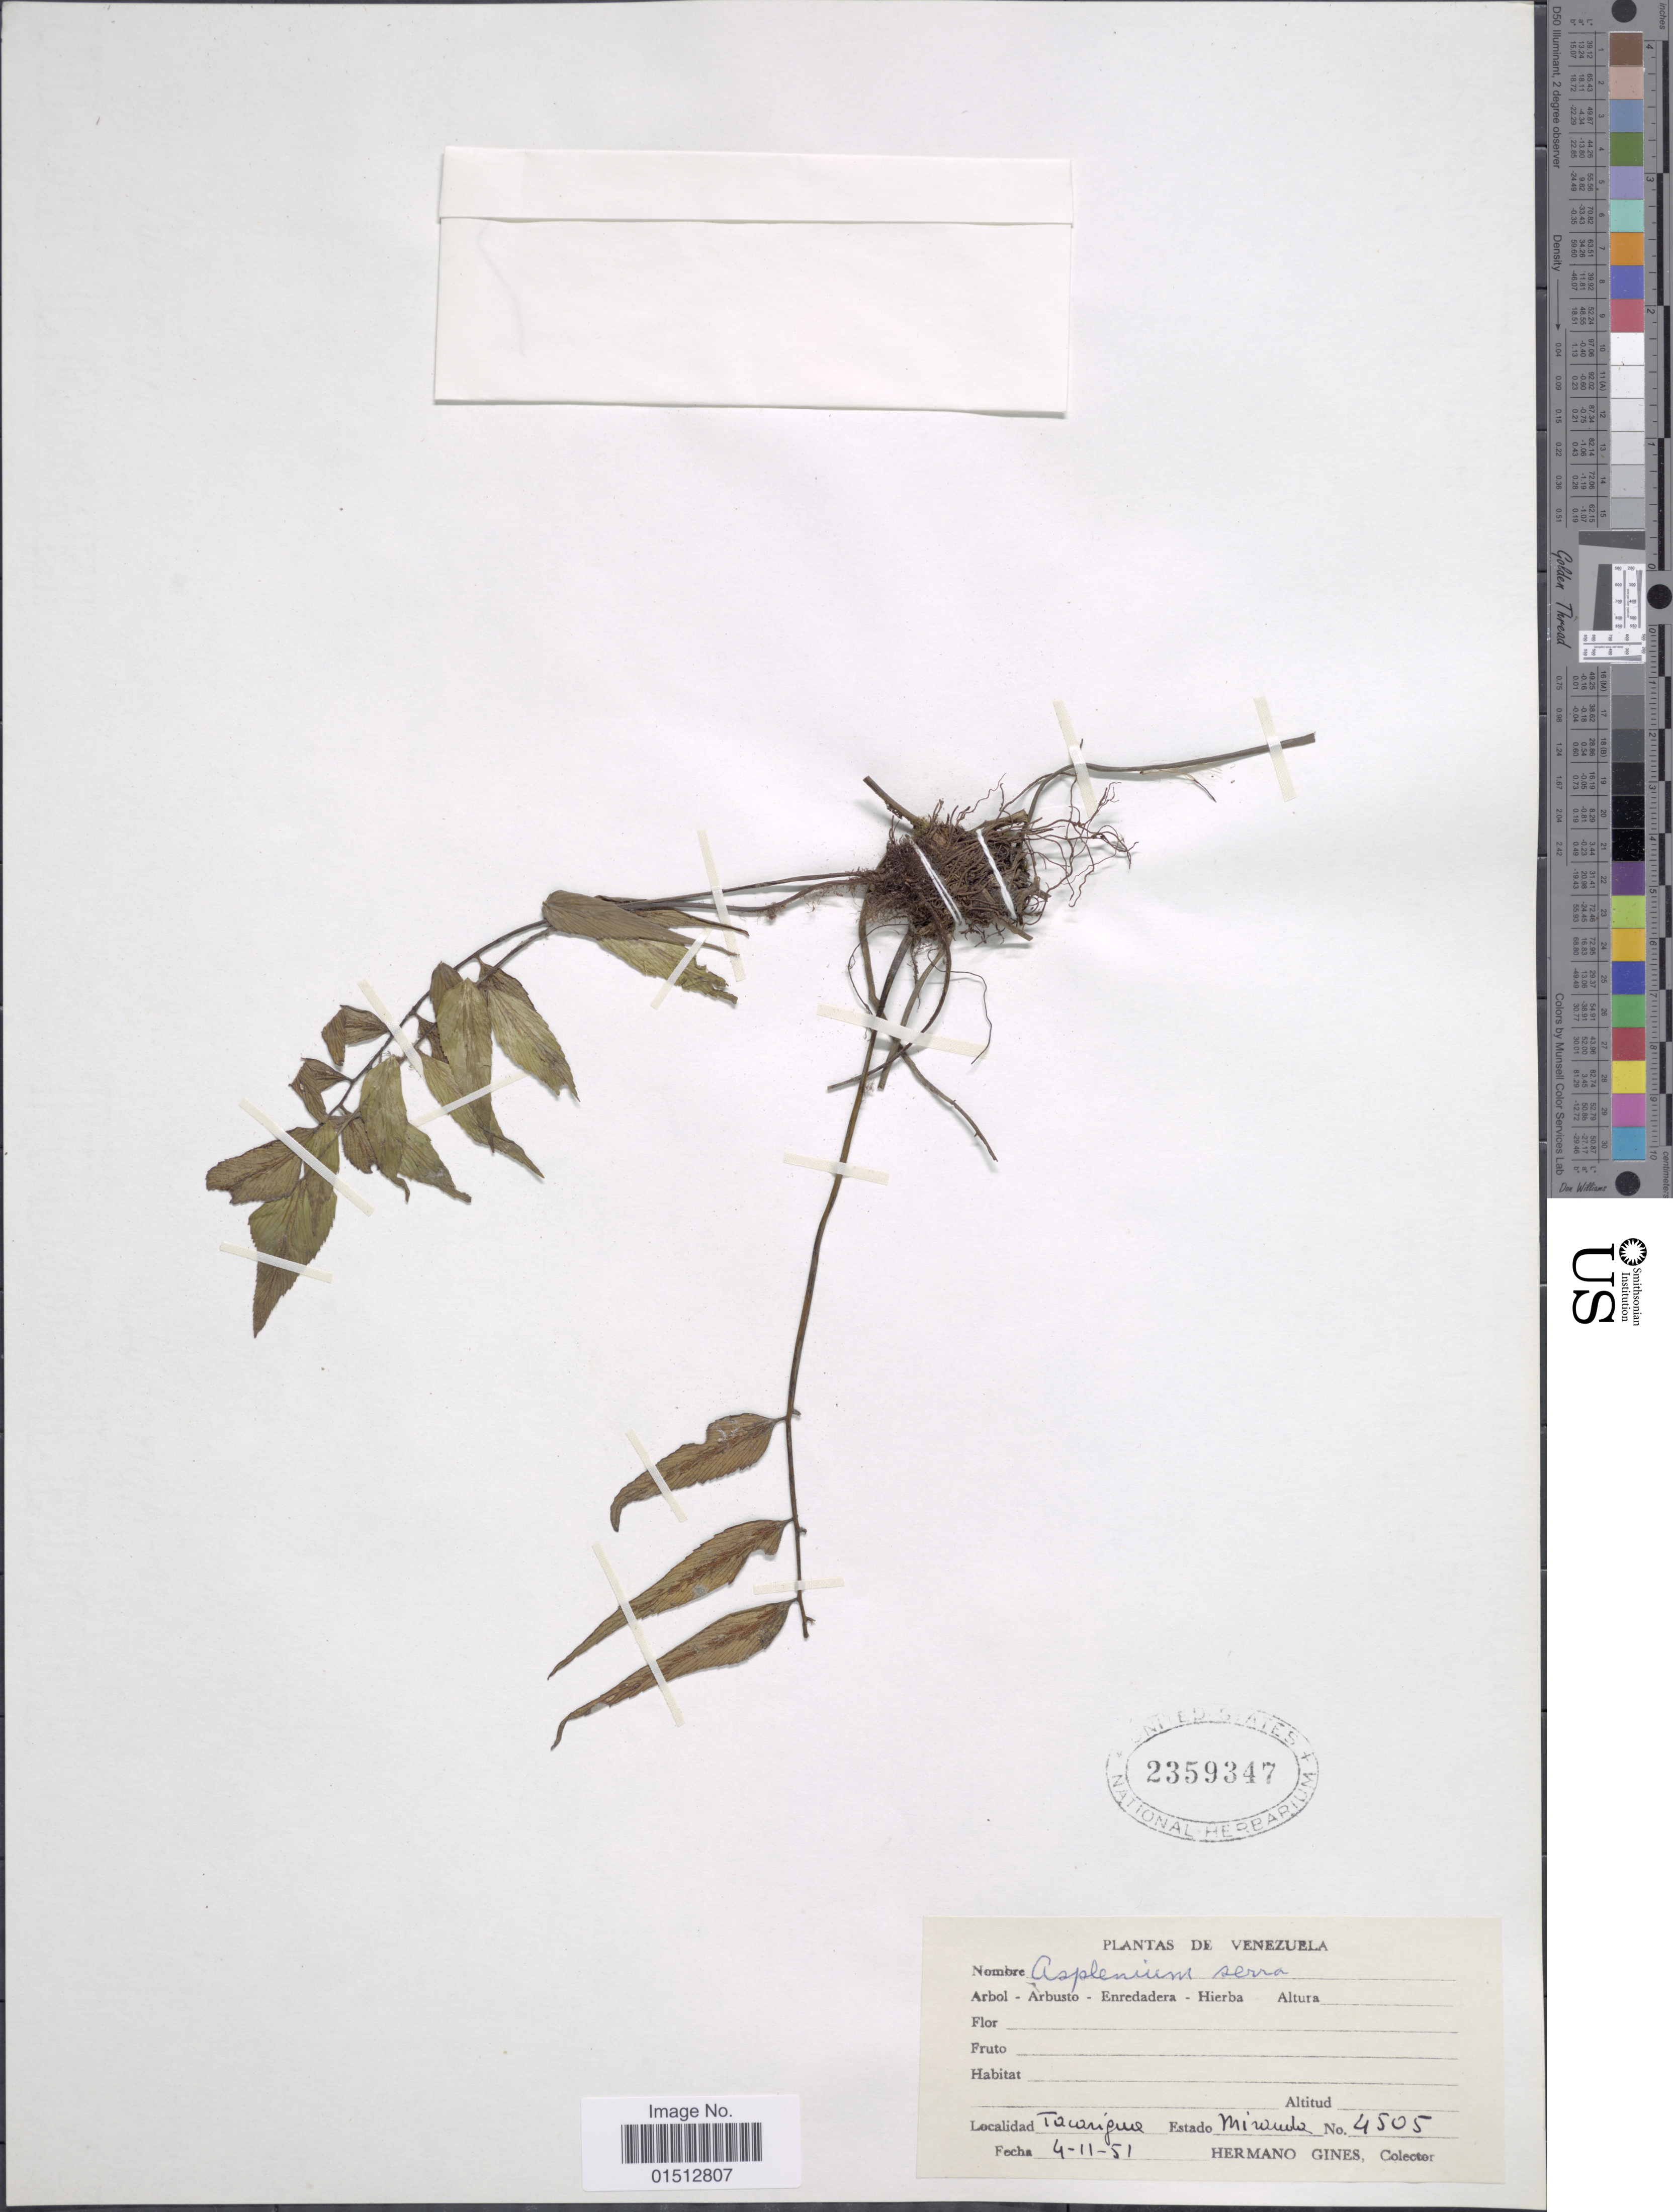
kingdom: Plantae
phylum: Tracheophyta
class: Polypodiopsida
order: Polypodiales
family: Aspleniaceae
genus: Asplenium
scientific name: Asplenium serra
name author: Langsd. & Fisch.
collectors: Bro. Gines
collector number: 4505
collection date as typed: Transcribed d/m/y: 4/11/51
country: Venezuela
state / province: Miranda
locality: Venzuela, Towrique, Estado Miranda.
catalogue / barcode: US 2359347